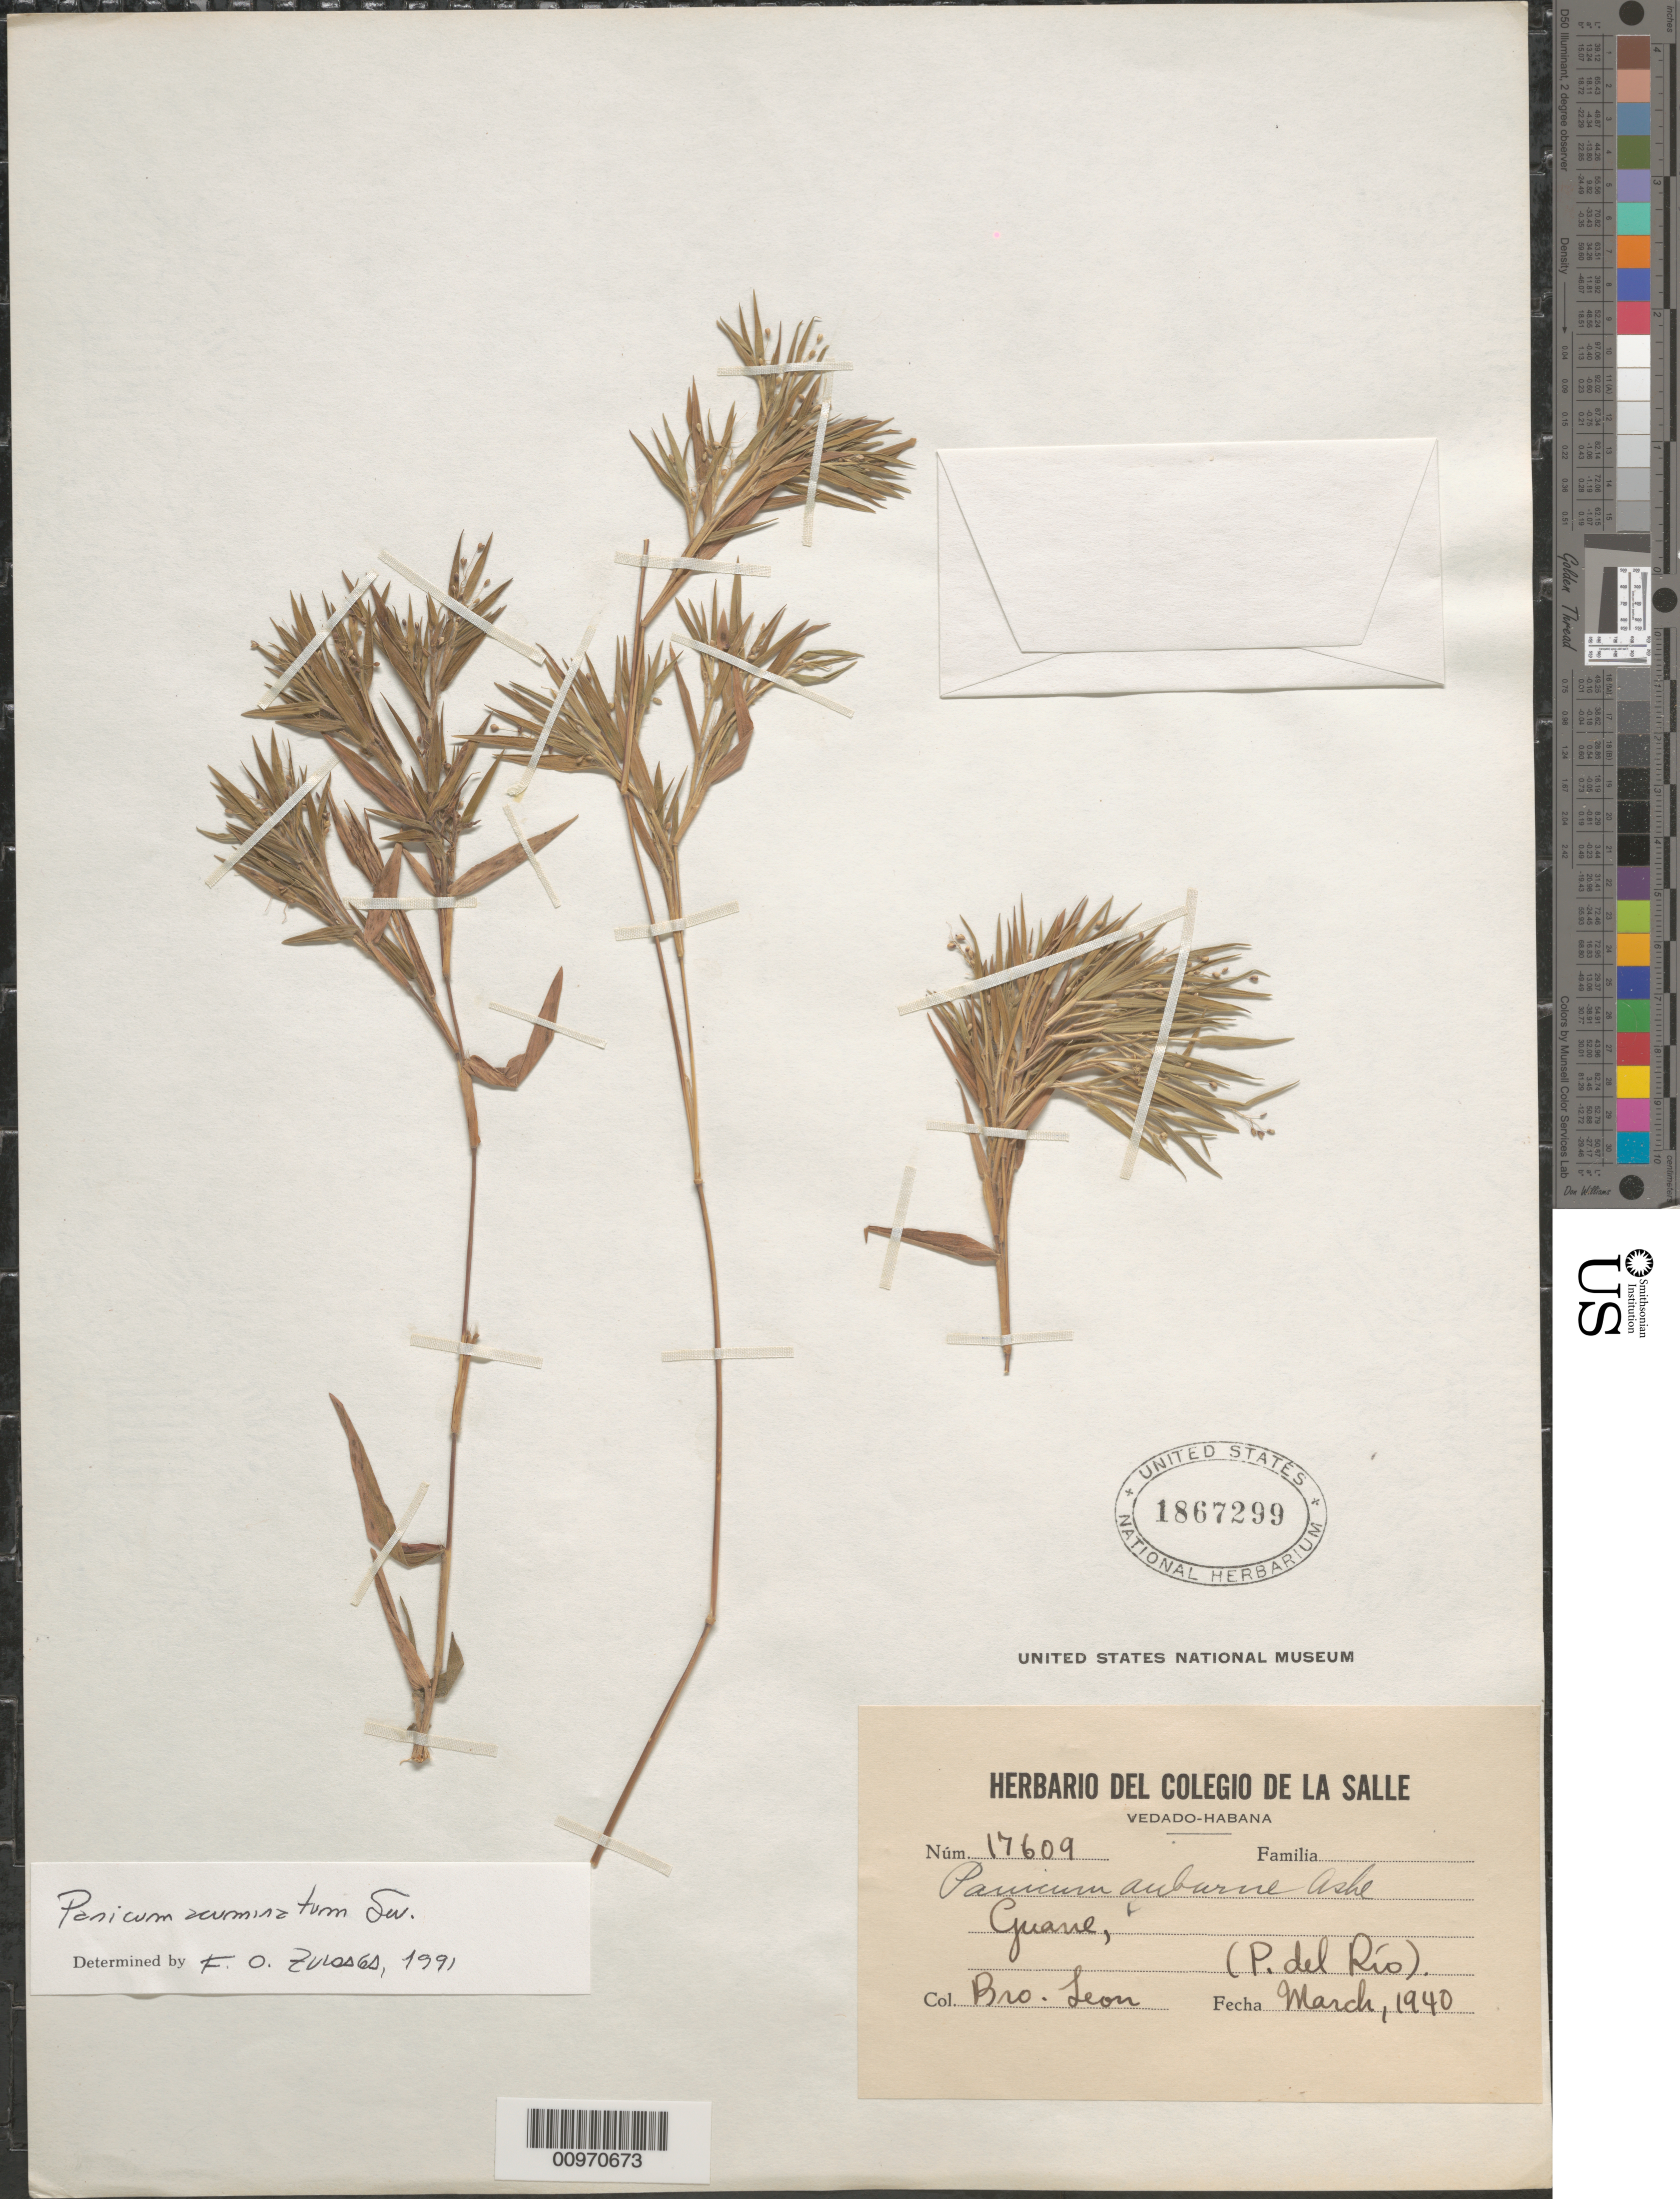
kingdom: Plantae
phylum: Tracheophyta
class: Liliopsida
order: Poales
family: Poaceae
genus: Panicum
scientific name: Panicum acuminatum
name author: Sw.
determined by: Zuloaga, F. O.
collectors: Bro. León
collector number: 17609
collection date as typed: Mar 1940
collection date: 1940-03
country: Cuba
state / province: Pinar del Rio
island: Cuba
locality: Guane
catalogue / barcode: US 1867299